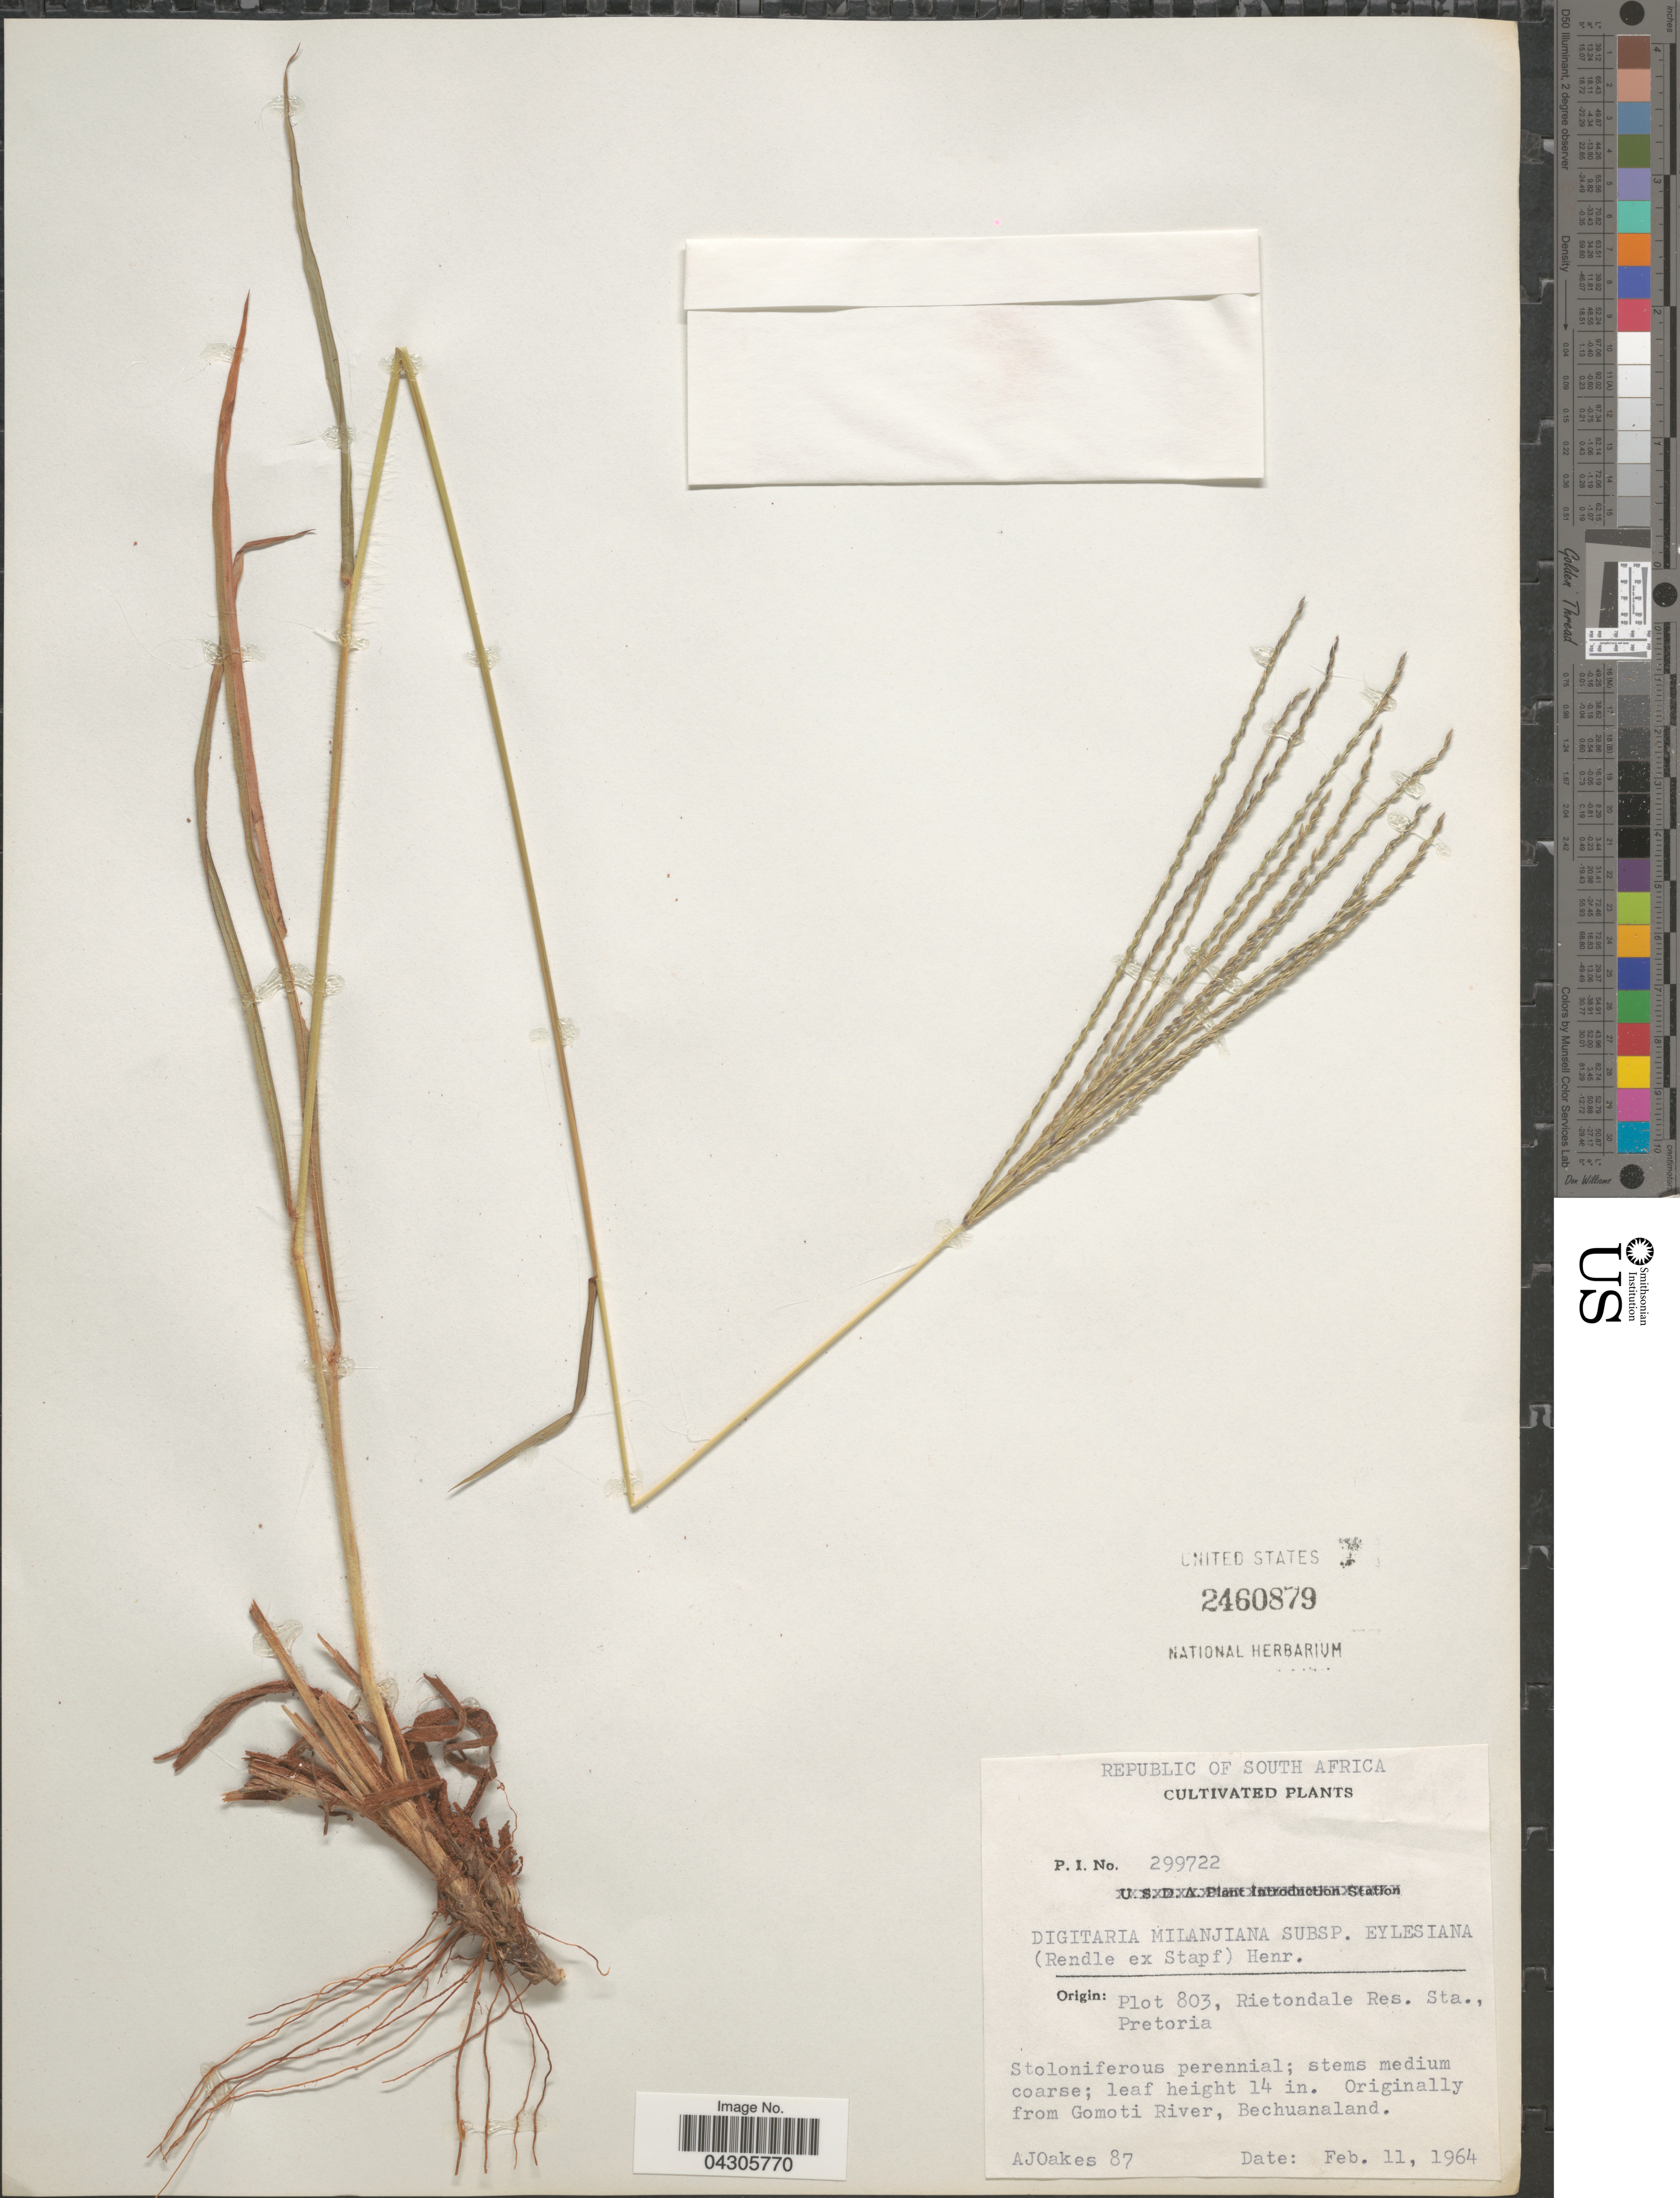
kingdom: Plantae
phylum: Tracheophyta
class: Liliopsida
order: Poales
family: Poaceae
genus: Digitaria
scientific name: Digitaria milanjiana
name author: (Rendle) Stapf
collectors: A. Oakes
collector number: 87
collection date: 1964-02-11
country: South Africa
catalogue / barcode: US 2460879